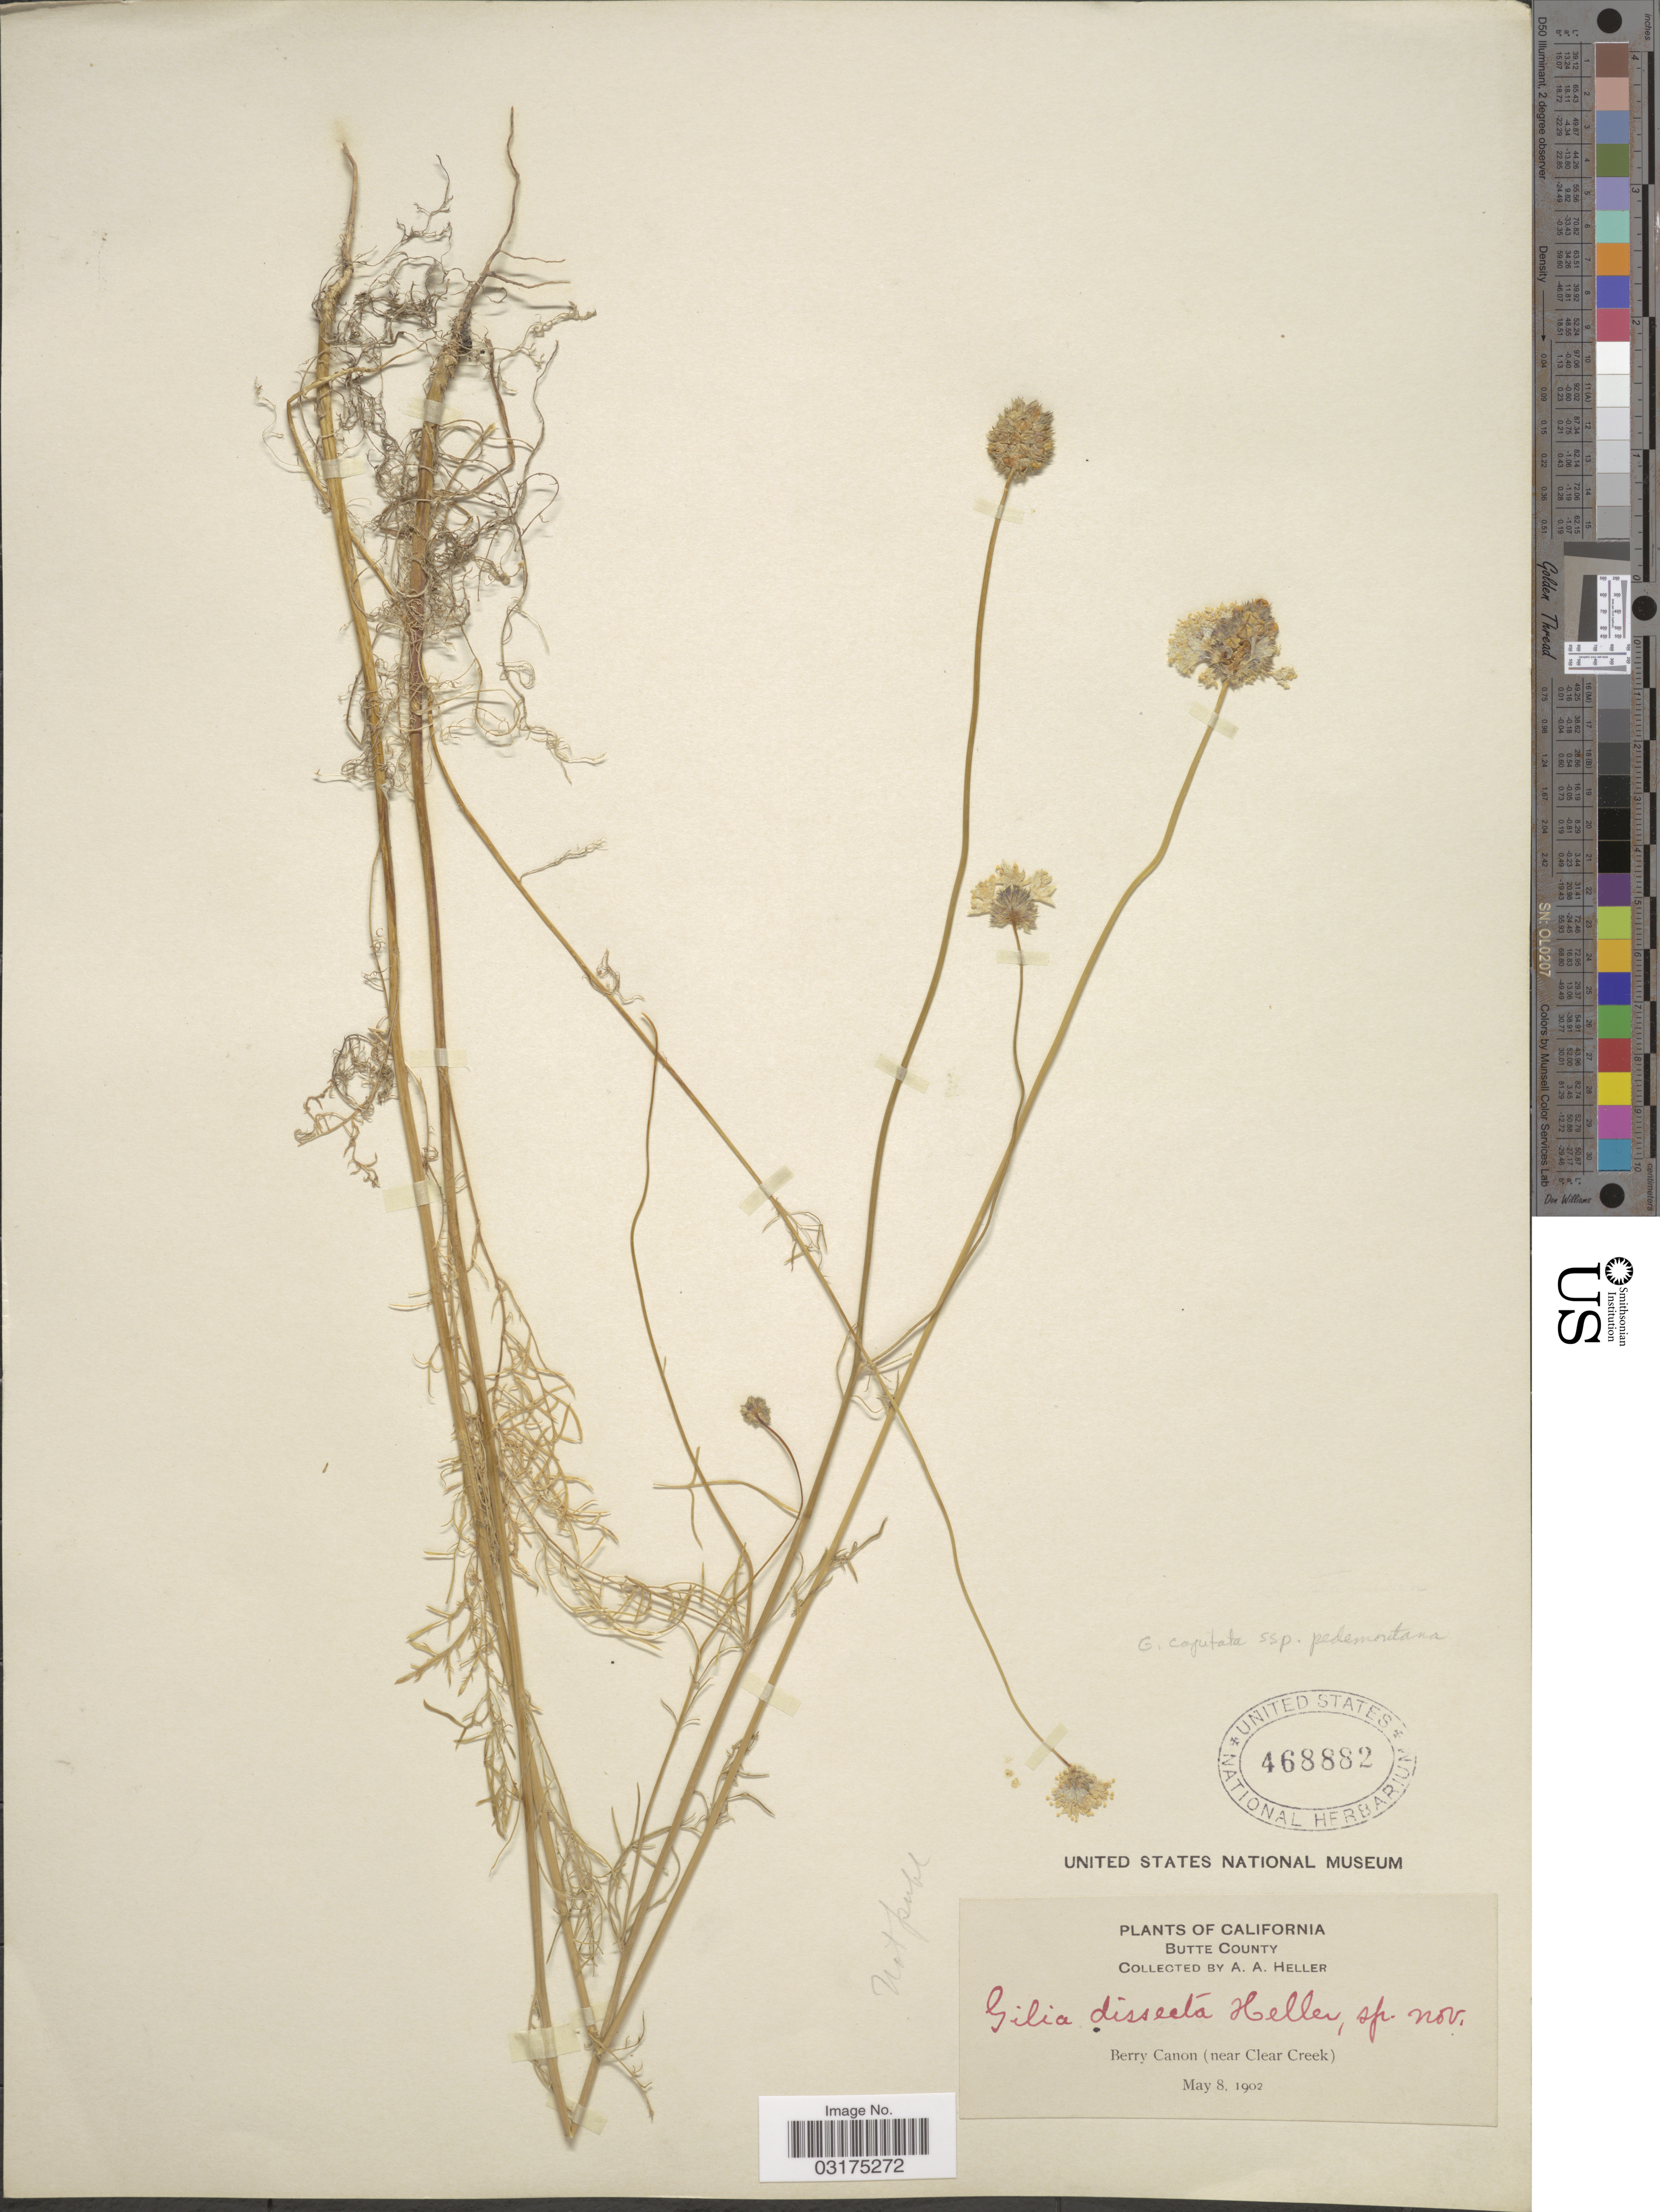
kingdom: Plantae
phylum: Tracheophyta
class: Magnoliopsida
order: Ericales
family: Polemoniaceae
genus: Gilia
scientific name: Gilia capitata subsp. pedemontana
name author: V.E. Grant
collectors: A. A. Heller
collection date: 1902-05-08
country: United States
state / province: California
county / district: Butte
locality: Butte County, Berry Canon (near Clear Creek).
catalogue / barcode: US 468882